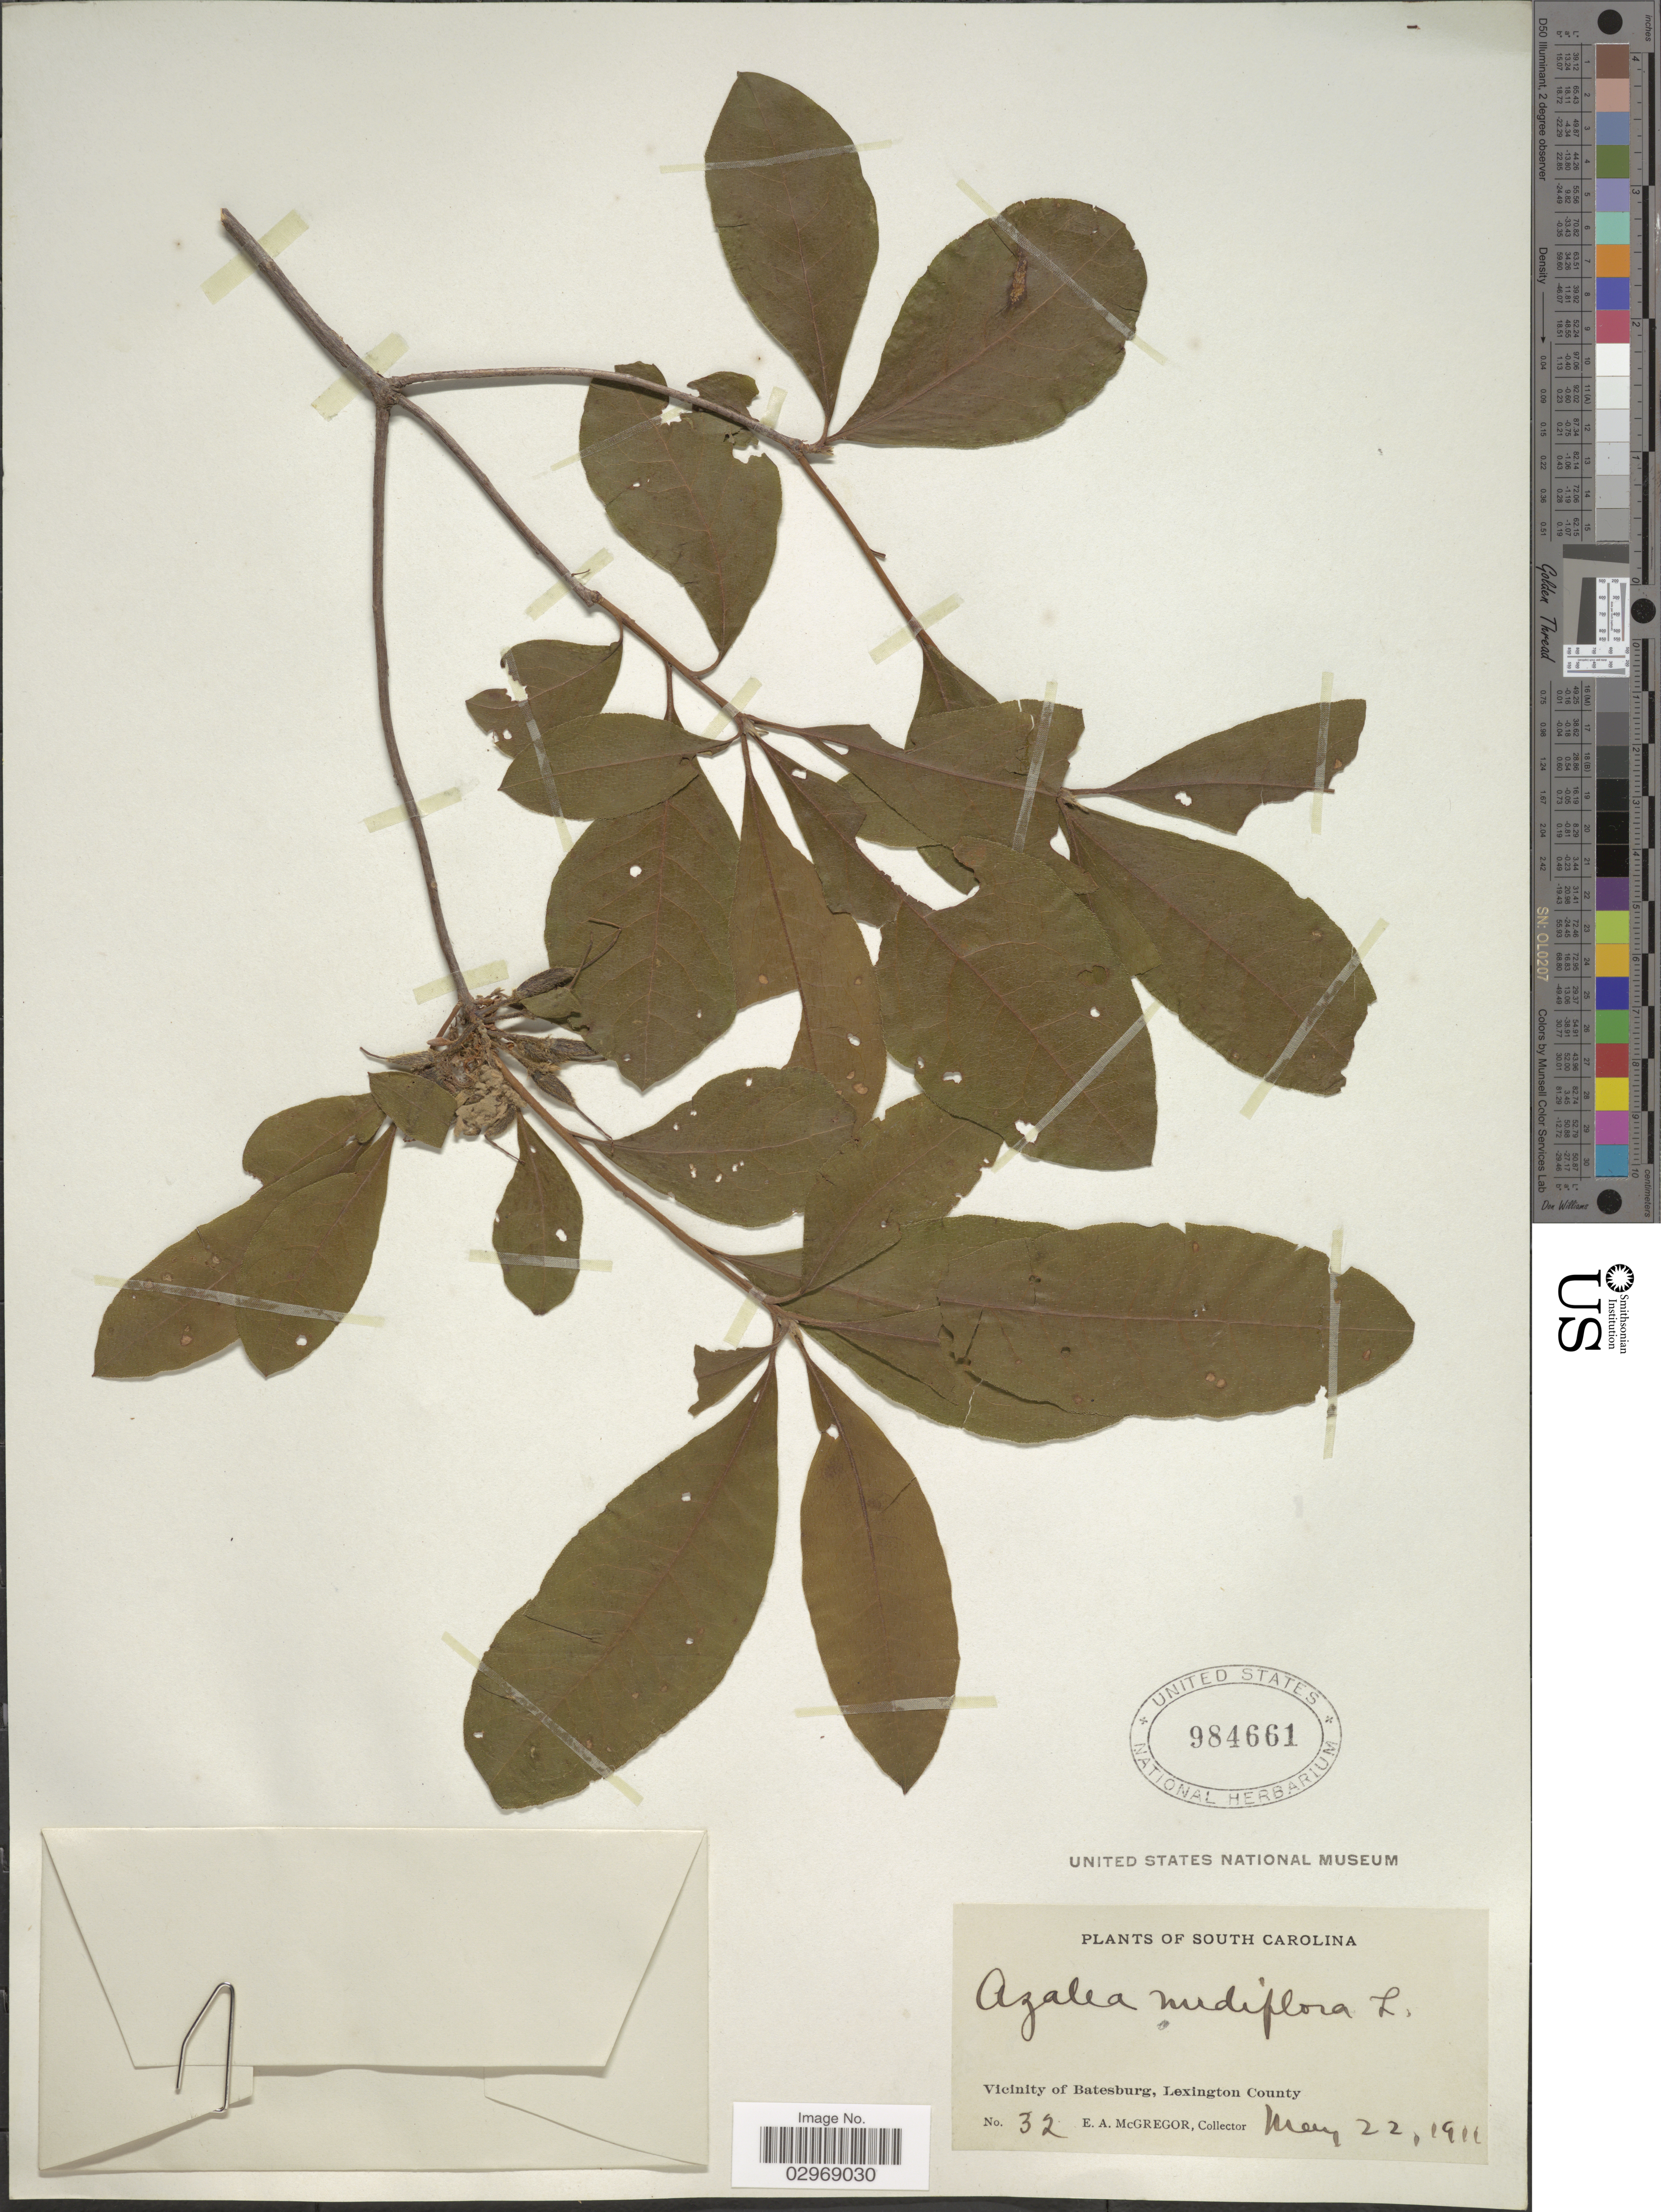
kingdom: Plantae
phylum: Tracheophyta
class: Magnoliopsida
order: Ericales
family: Ericaceae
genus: Rhododendron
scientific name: Rhododendron nudiflorum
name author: Torr.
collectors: E. A. McGregor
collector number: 32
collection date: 1911-05-22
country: United States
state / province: South Carolina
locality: Vicinity of Batesburg, Lexington County.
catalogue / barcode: US 984661